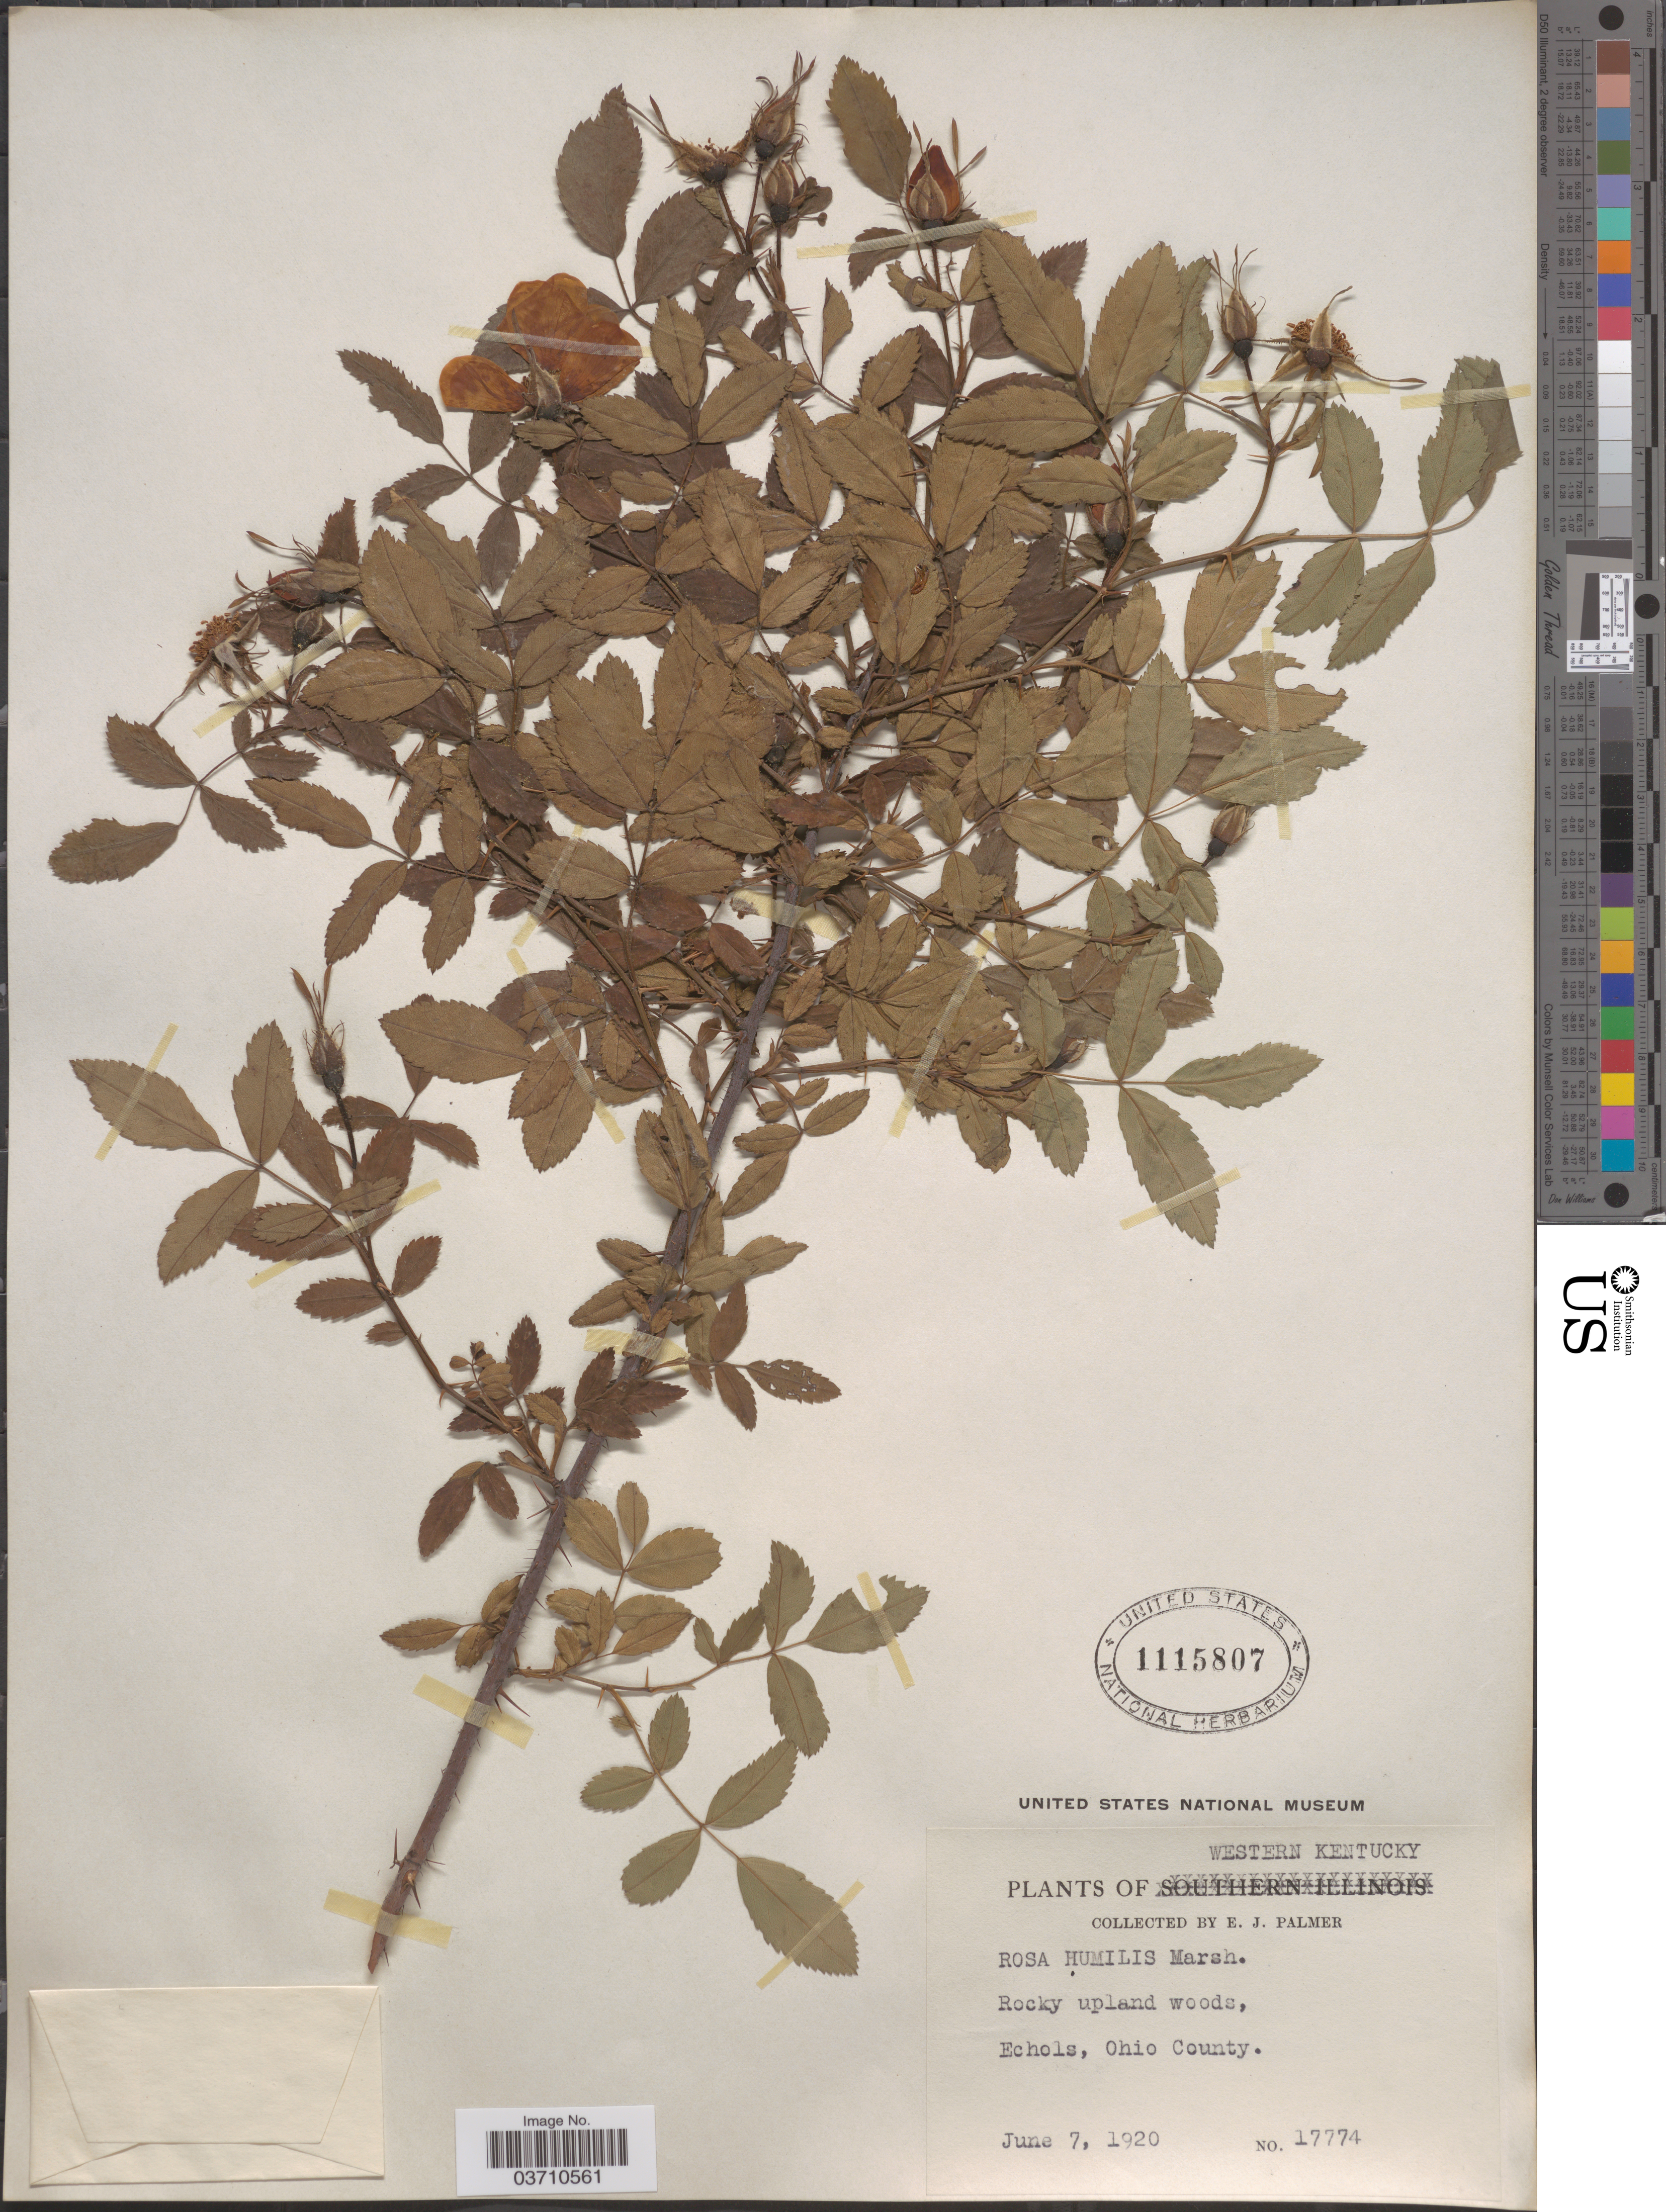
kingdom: Plantae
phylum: Tracheophyta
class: Magnoliopsida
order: Rosales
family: Rosaceae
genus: Rosa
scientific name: Rosa humilis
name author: Marshall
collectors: E. J. Palmer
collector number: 17774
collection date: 1920-06-07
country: United States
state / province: Kentucky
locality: Western Kentucky. Echols, Ohio County.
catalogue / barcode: US 1115807